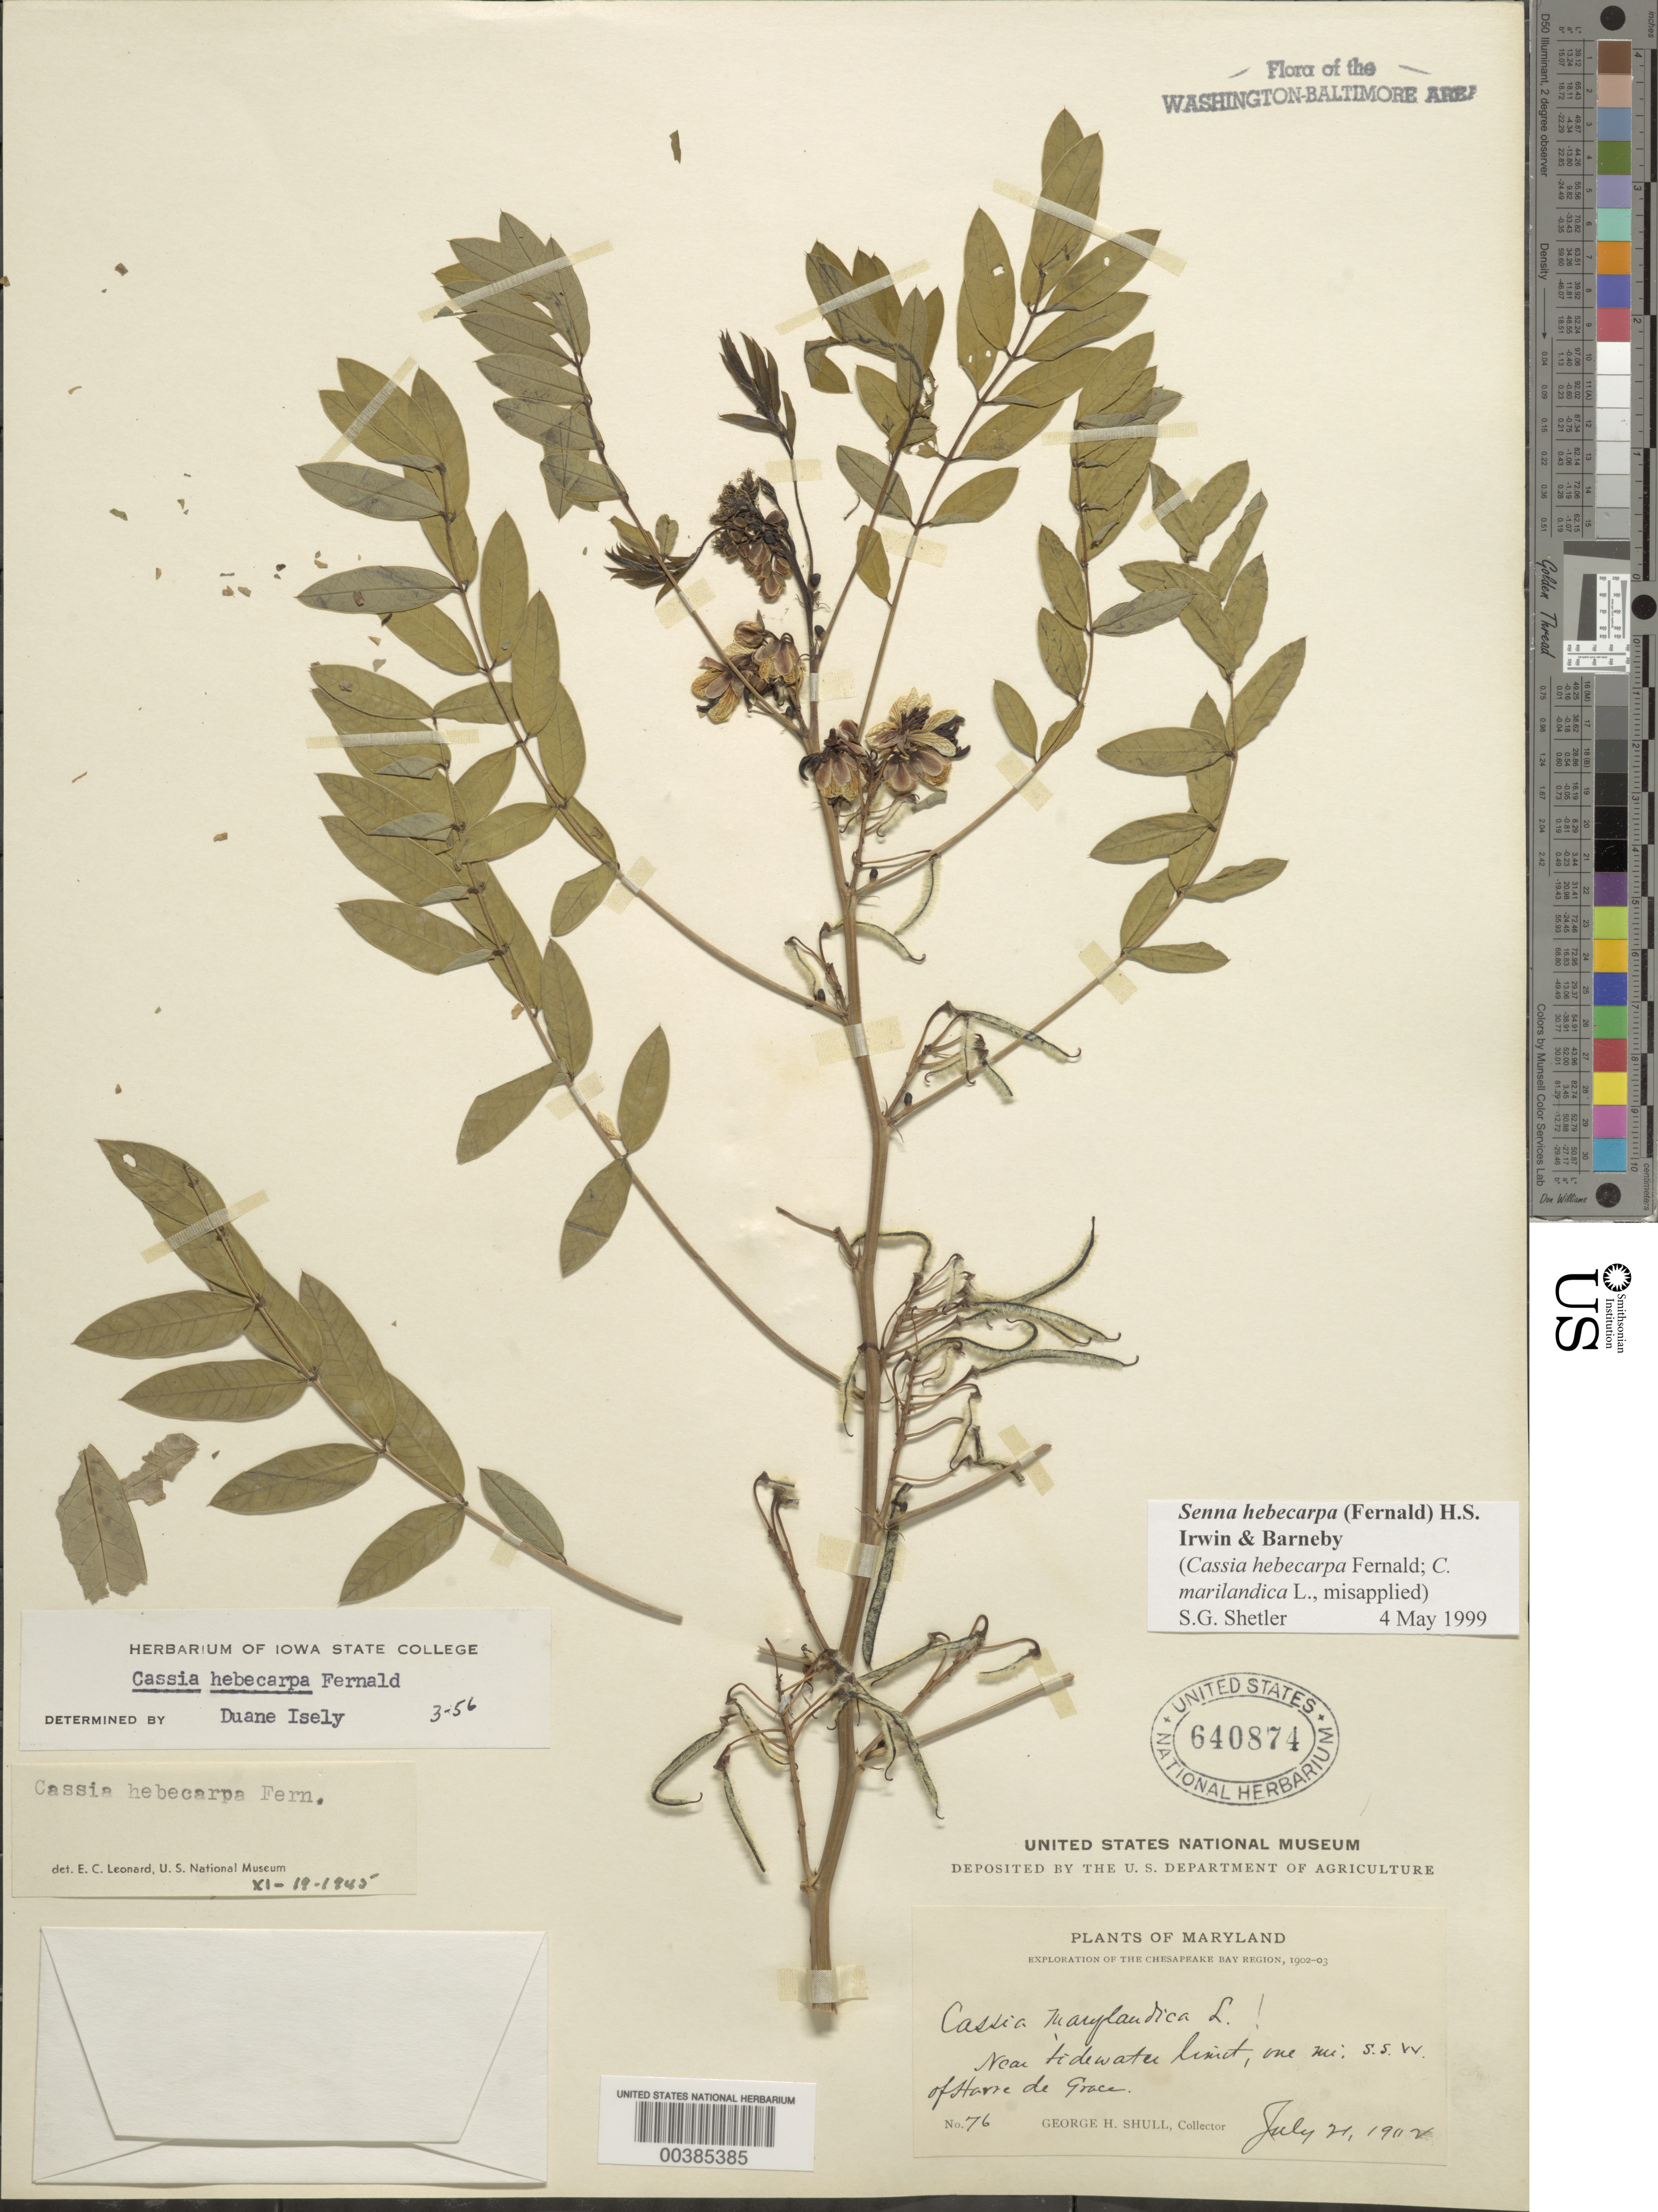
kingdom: Plantae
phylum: Tracheophyta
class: Magnoliopsida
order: Fabales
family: Fabaceae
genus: Senna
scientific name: Senna hebecarpa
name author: (Fernald) H.S. Irwin & Barneby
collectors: G. H. Shull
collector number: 76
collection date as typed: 21 Jul 1902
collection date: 1902-07-21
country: United States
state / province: Maryland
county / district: Harford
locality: South-southwest of Havre De Grace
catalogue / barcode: US 640874